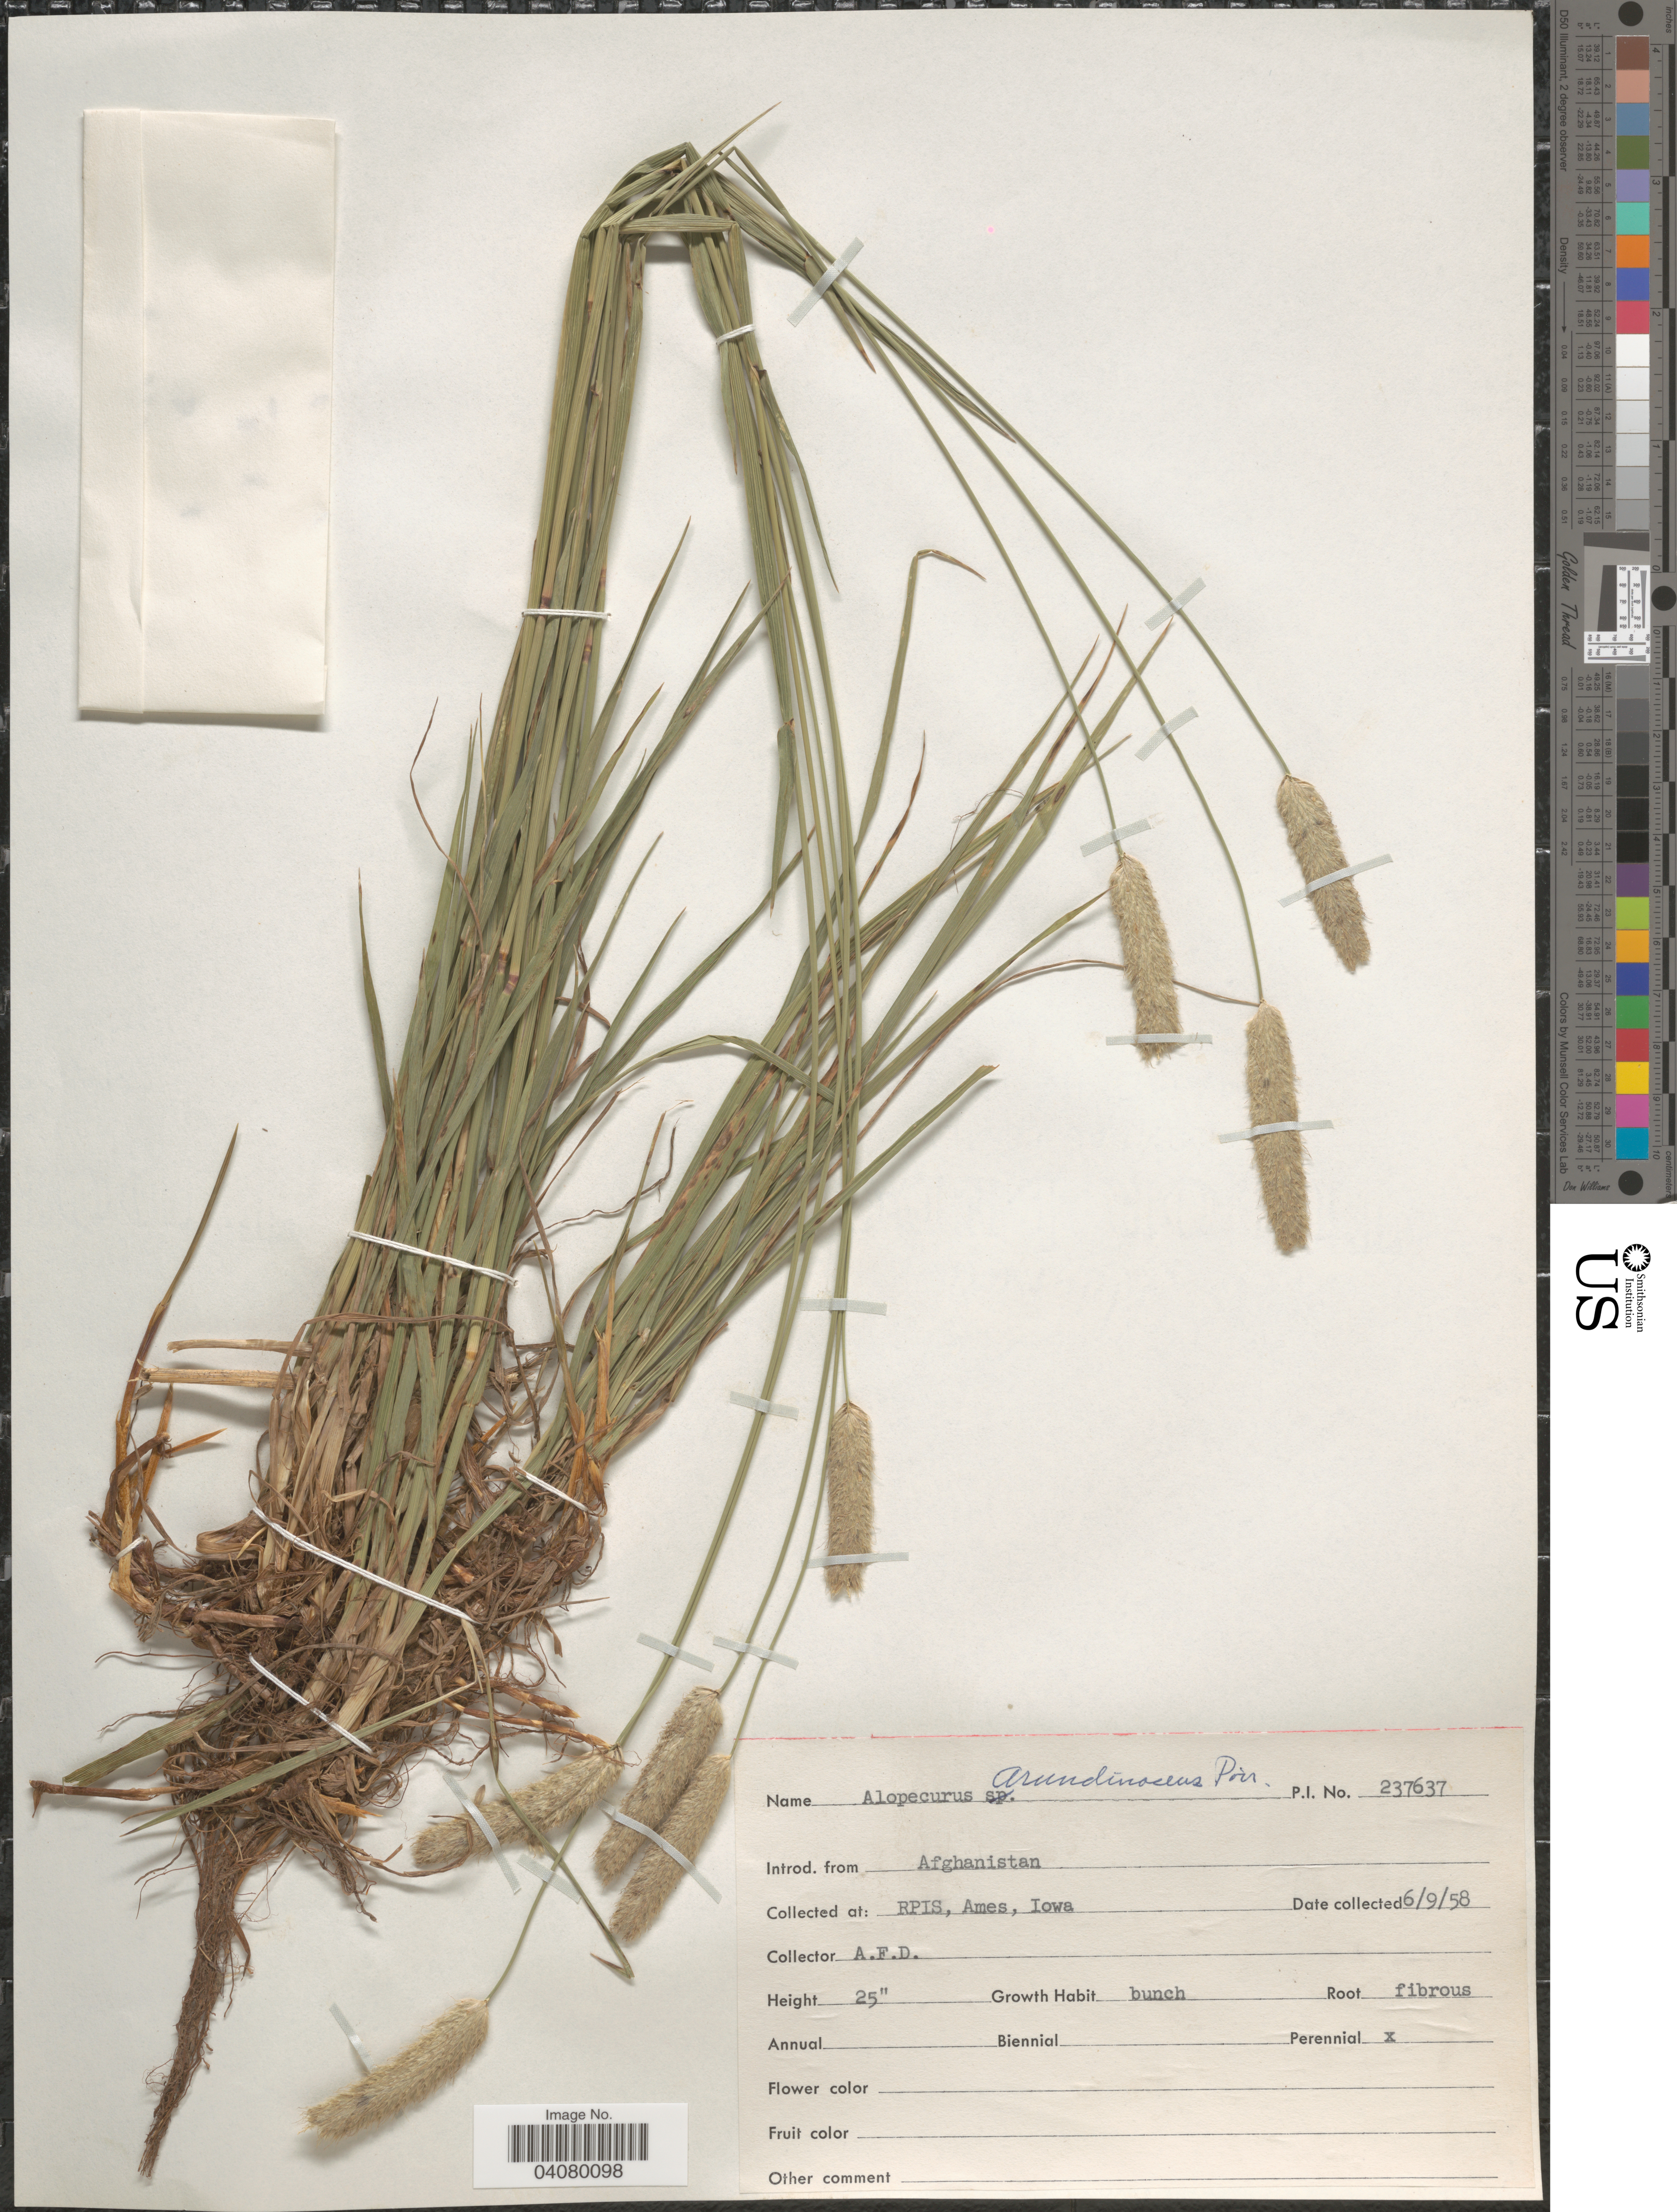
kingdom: Plantae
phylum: Tracheophyta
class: Liliopsida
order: Poales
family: Poaceae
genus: Alopecurus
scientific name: Alopecurus arundinaceus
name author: Poir.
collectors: A. D.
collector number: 237637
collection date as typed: Transcribed d/m/y: 9/6/58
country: United States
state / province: Iowa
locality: RPIS, Ames.